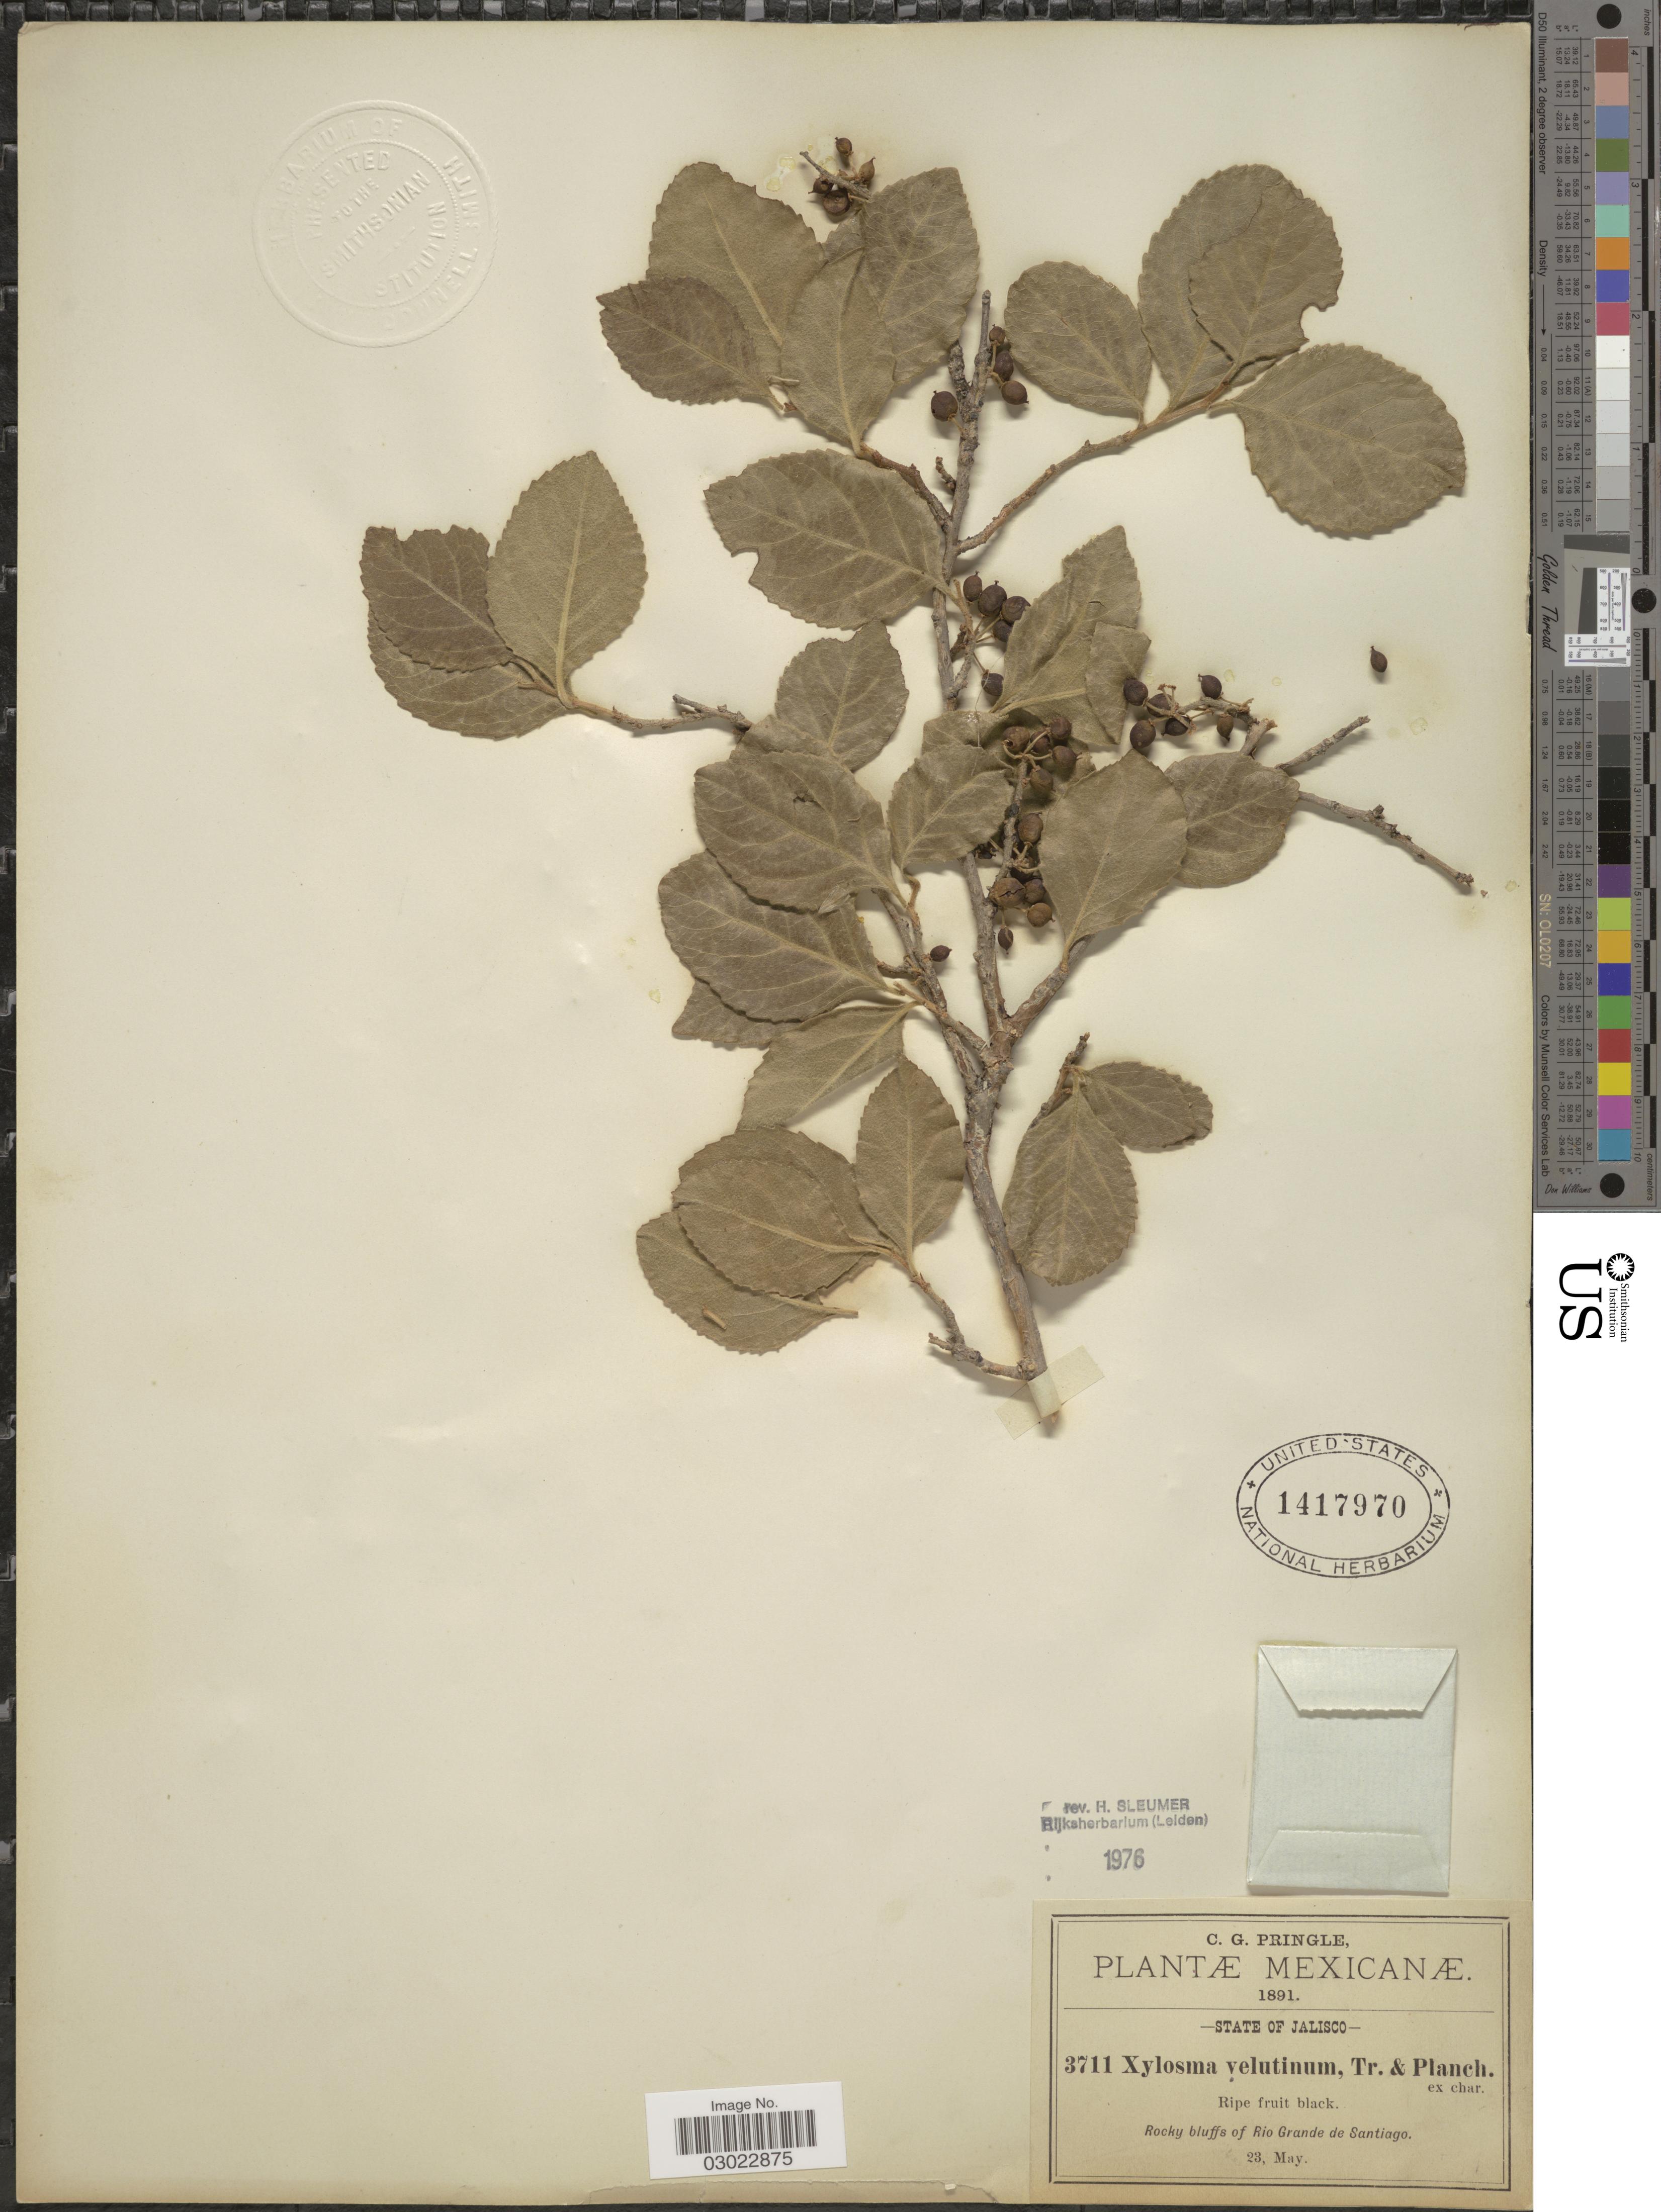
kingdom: Plantae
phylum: Tracheophyta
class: Magnoliopsida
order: Malpighiales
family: Salicaceae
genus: Xylosma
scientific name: Xylosma velutina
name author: (Tul.) Triana & Planch.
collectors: C. G. Pringle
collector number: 3711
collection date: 1891-05-23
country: Mexico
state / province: Jalisco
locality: Rocky bluffs of Rio Grande de Santiago.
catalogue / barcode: US 1417970